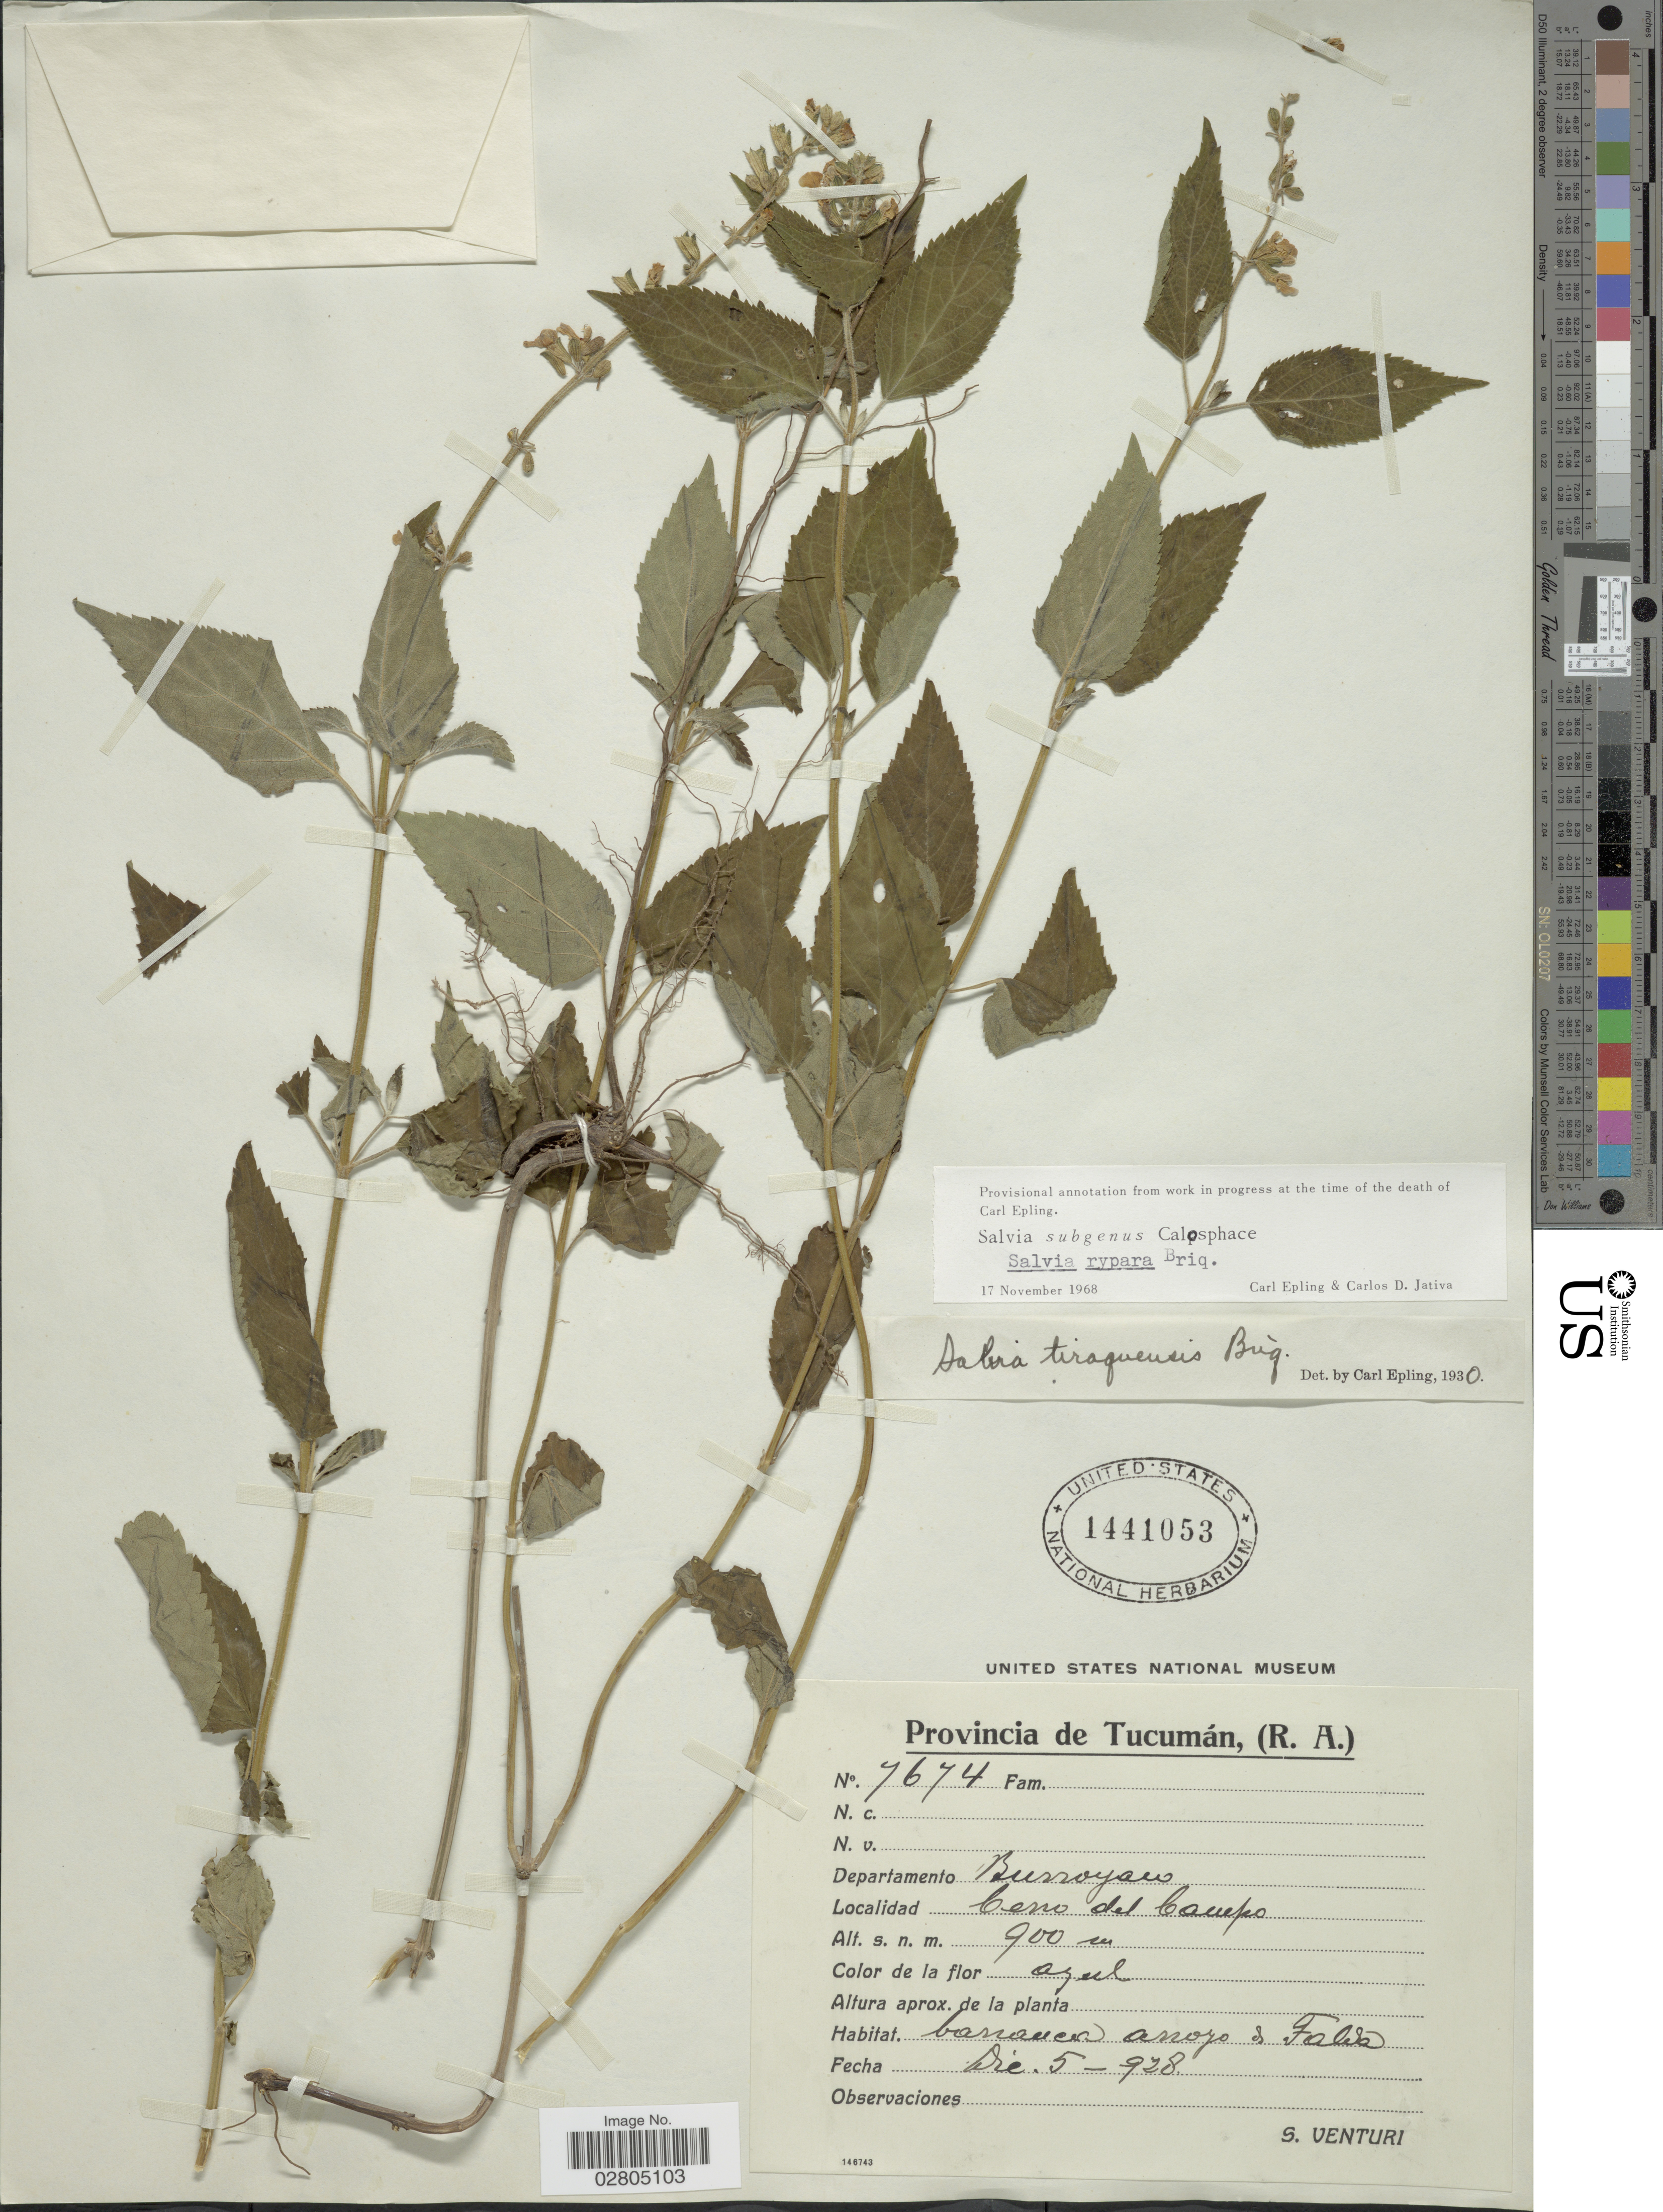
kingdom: Plantae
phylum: Tracheophyta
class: Magnoliopsida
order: Lamiales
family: Lamiaceae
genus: Salvia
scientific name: Salvia rusbyi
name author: Britton ex Rusby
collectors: S. Venturi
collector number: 7674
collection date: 1928-12-05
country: Argentina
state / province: Tucuman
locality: Provincia de Tucuman, R.A., Departamento Burroyan, Cerro del Campo.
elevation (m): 900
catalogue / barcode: US 1441053